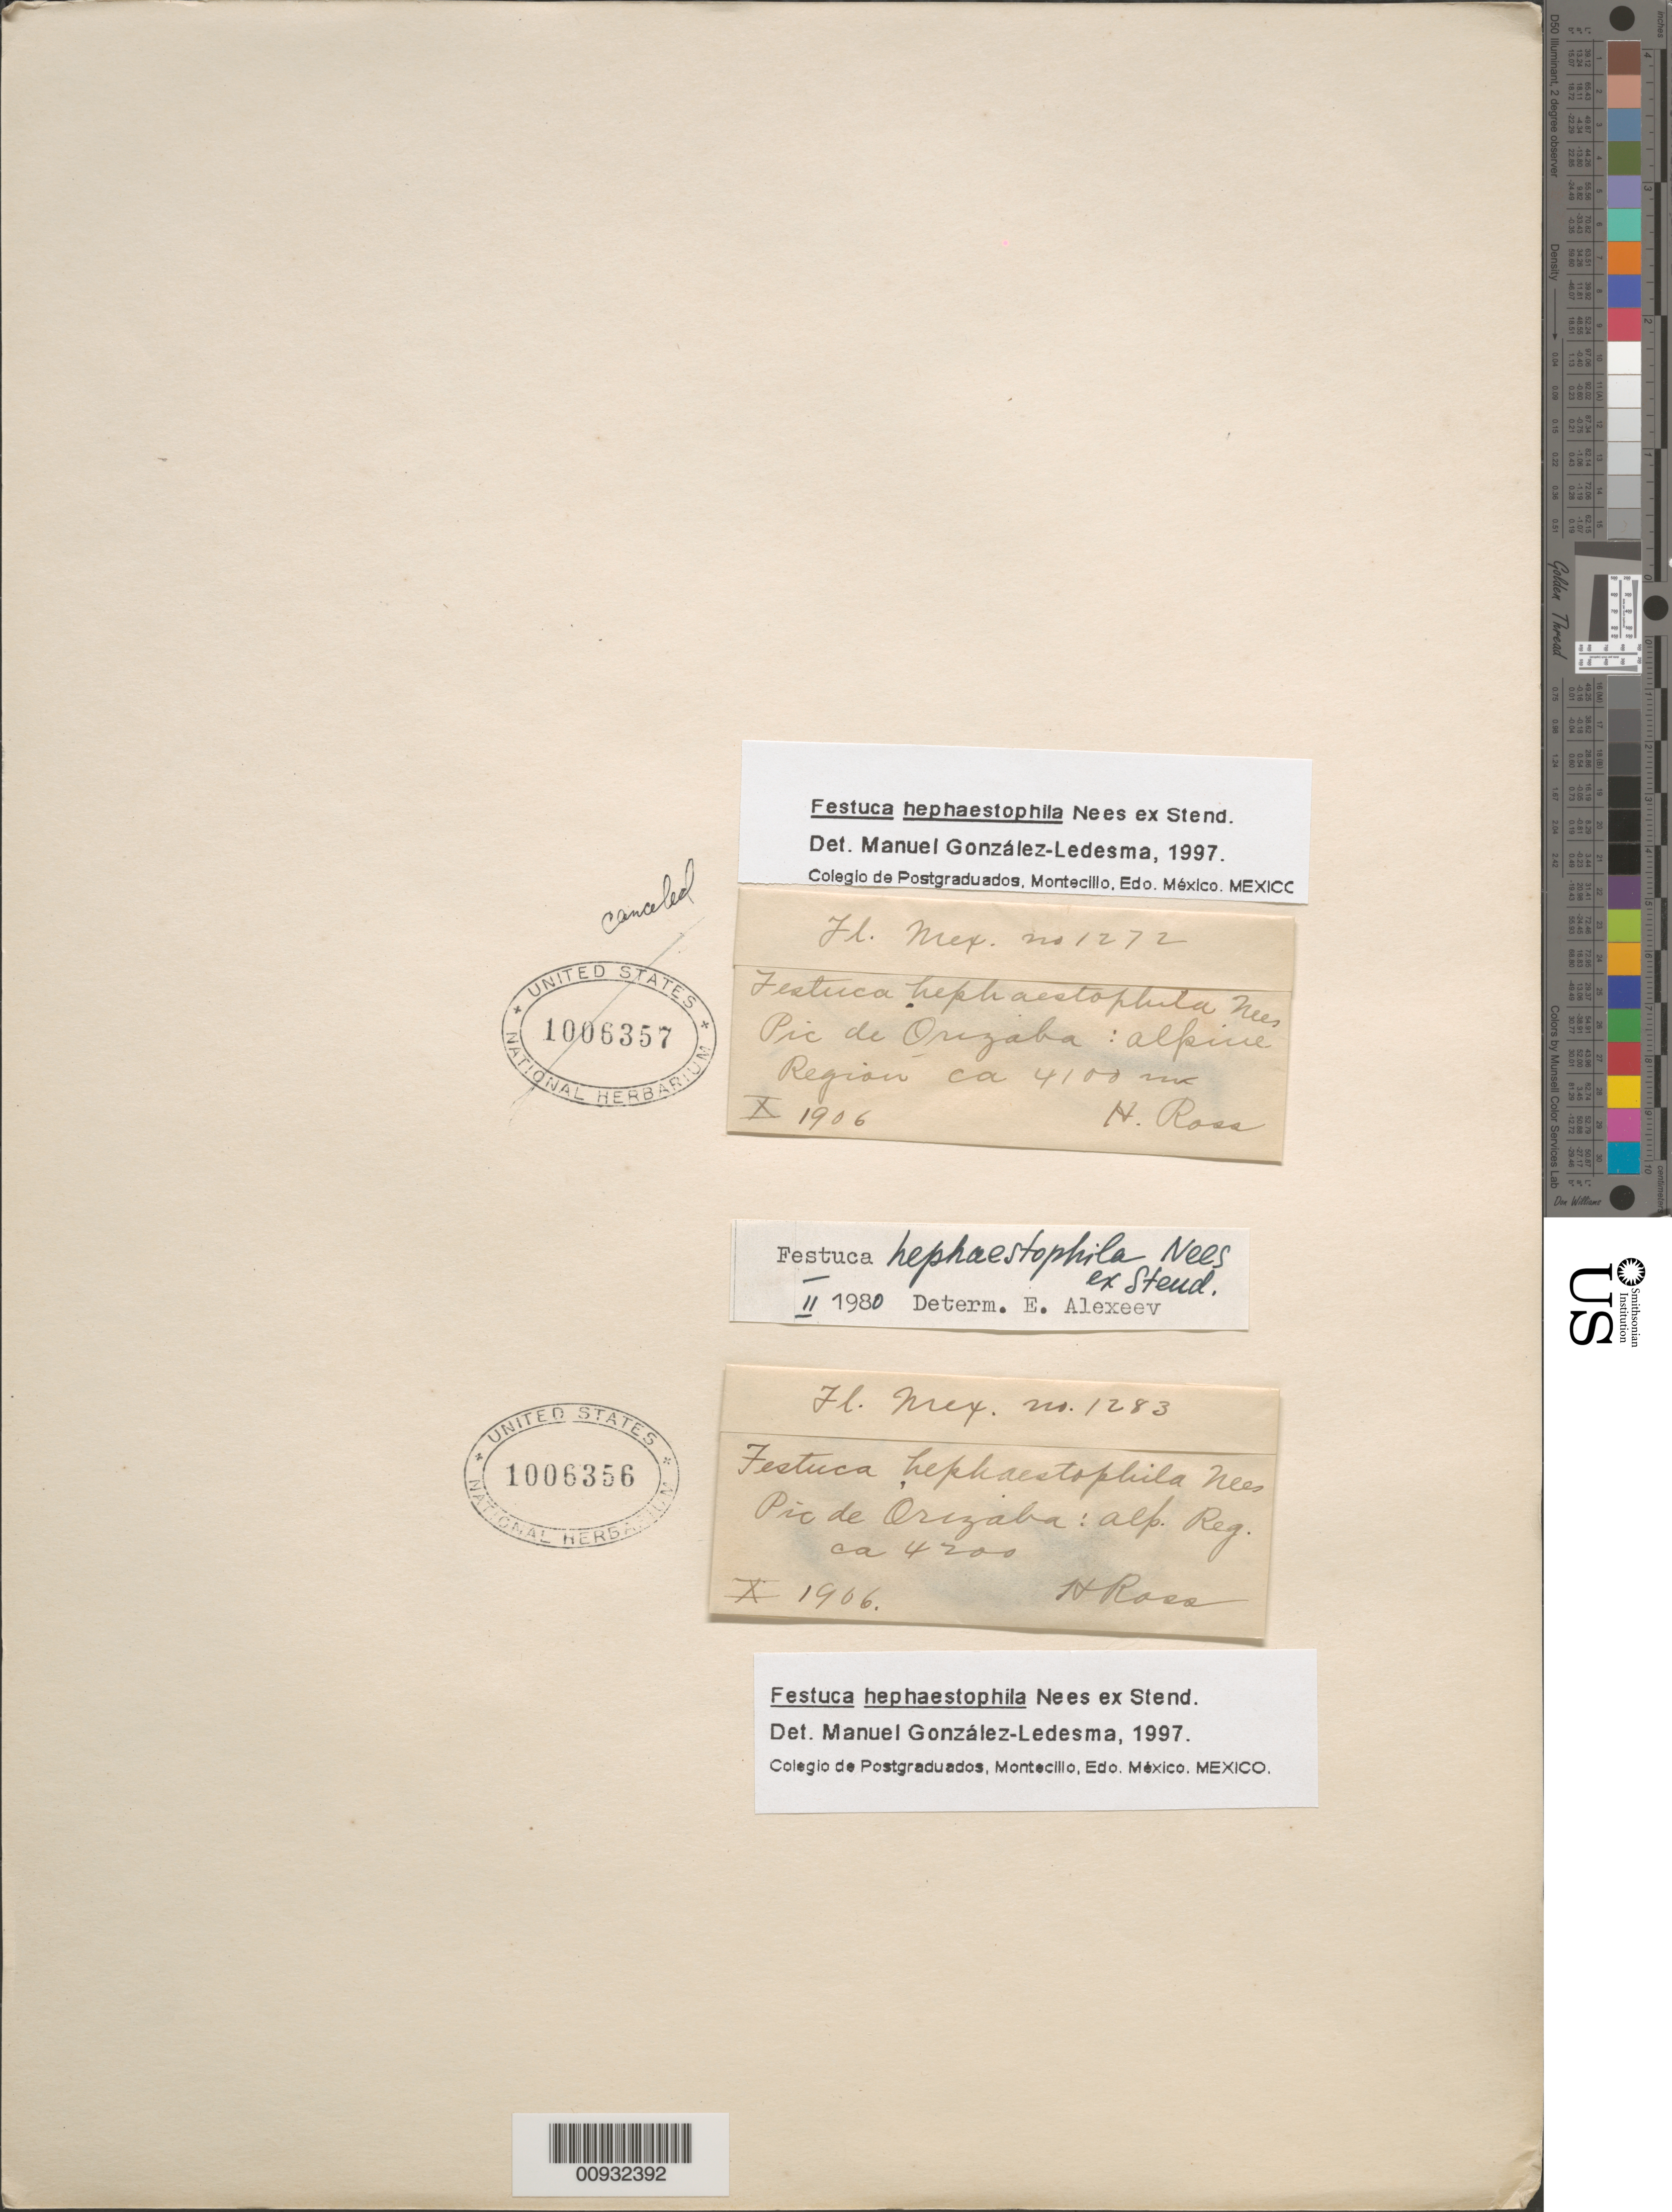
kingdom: Plantae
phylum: Tracheophyta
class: Liliopsida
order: Poales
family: Poaceae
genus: Festuca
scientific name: Festuca hephaestophila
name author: Nees ex Steud.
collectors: H. Ross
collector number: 1283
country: Mexico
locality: Pic de Orizaba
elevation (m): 4100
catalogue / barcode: US 1006356